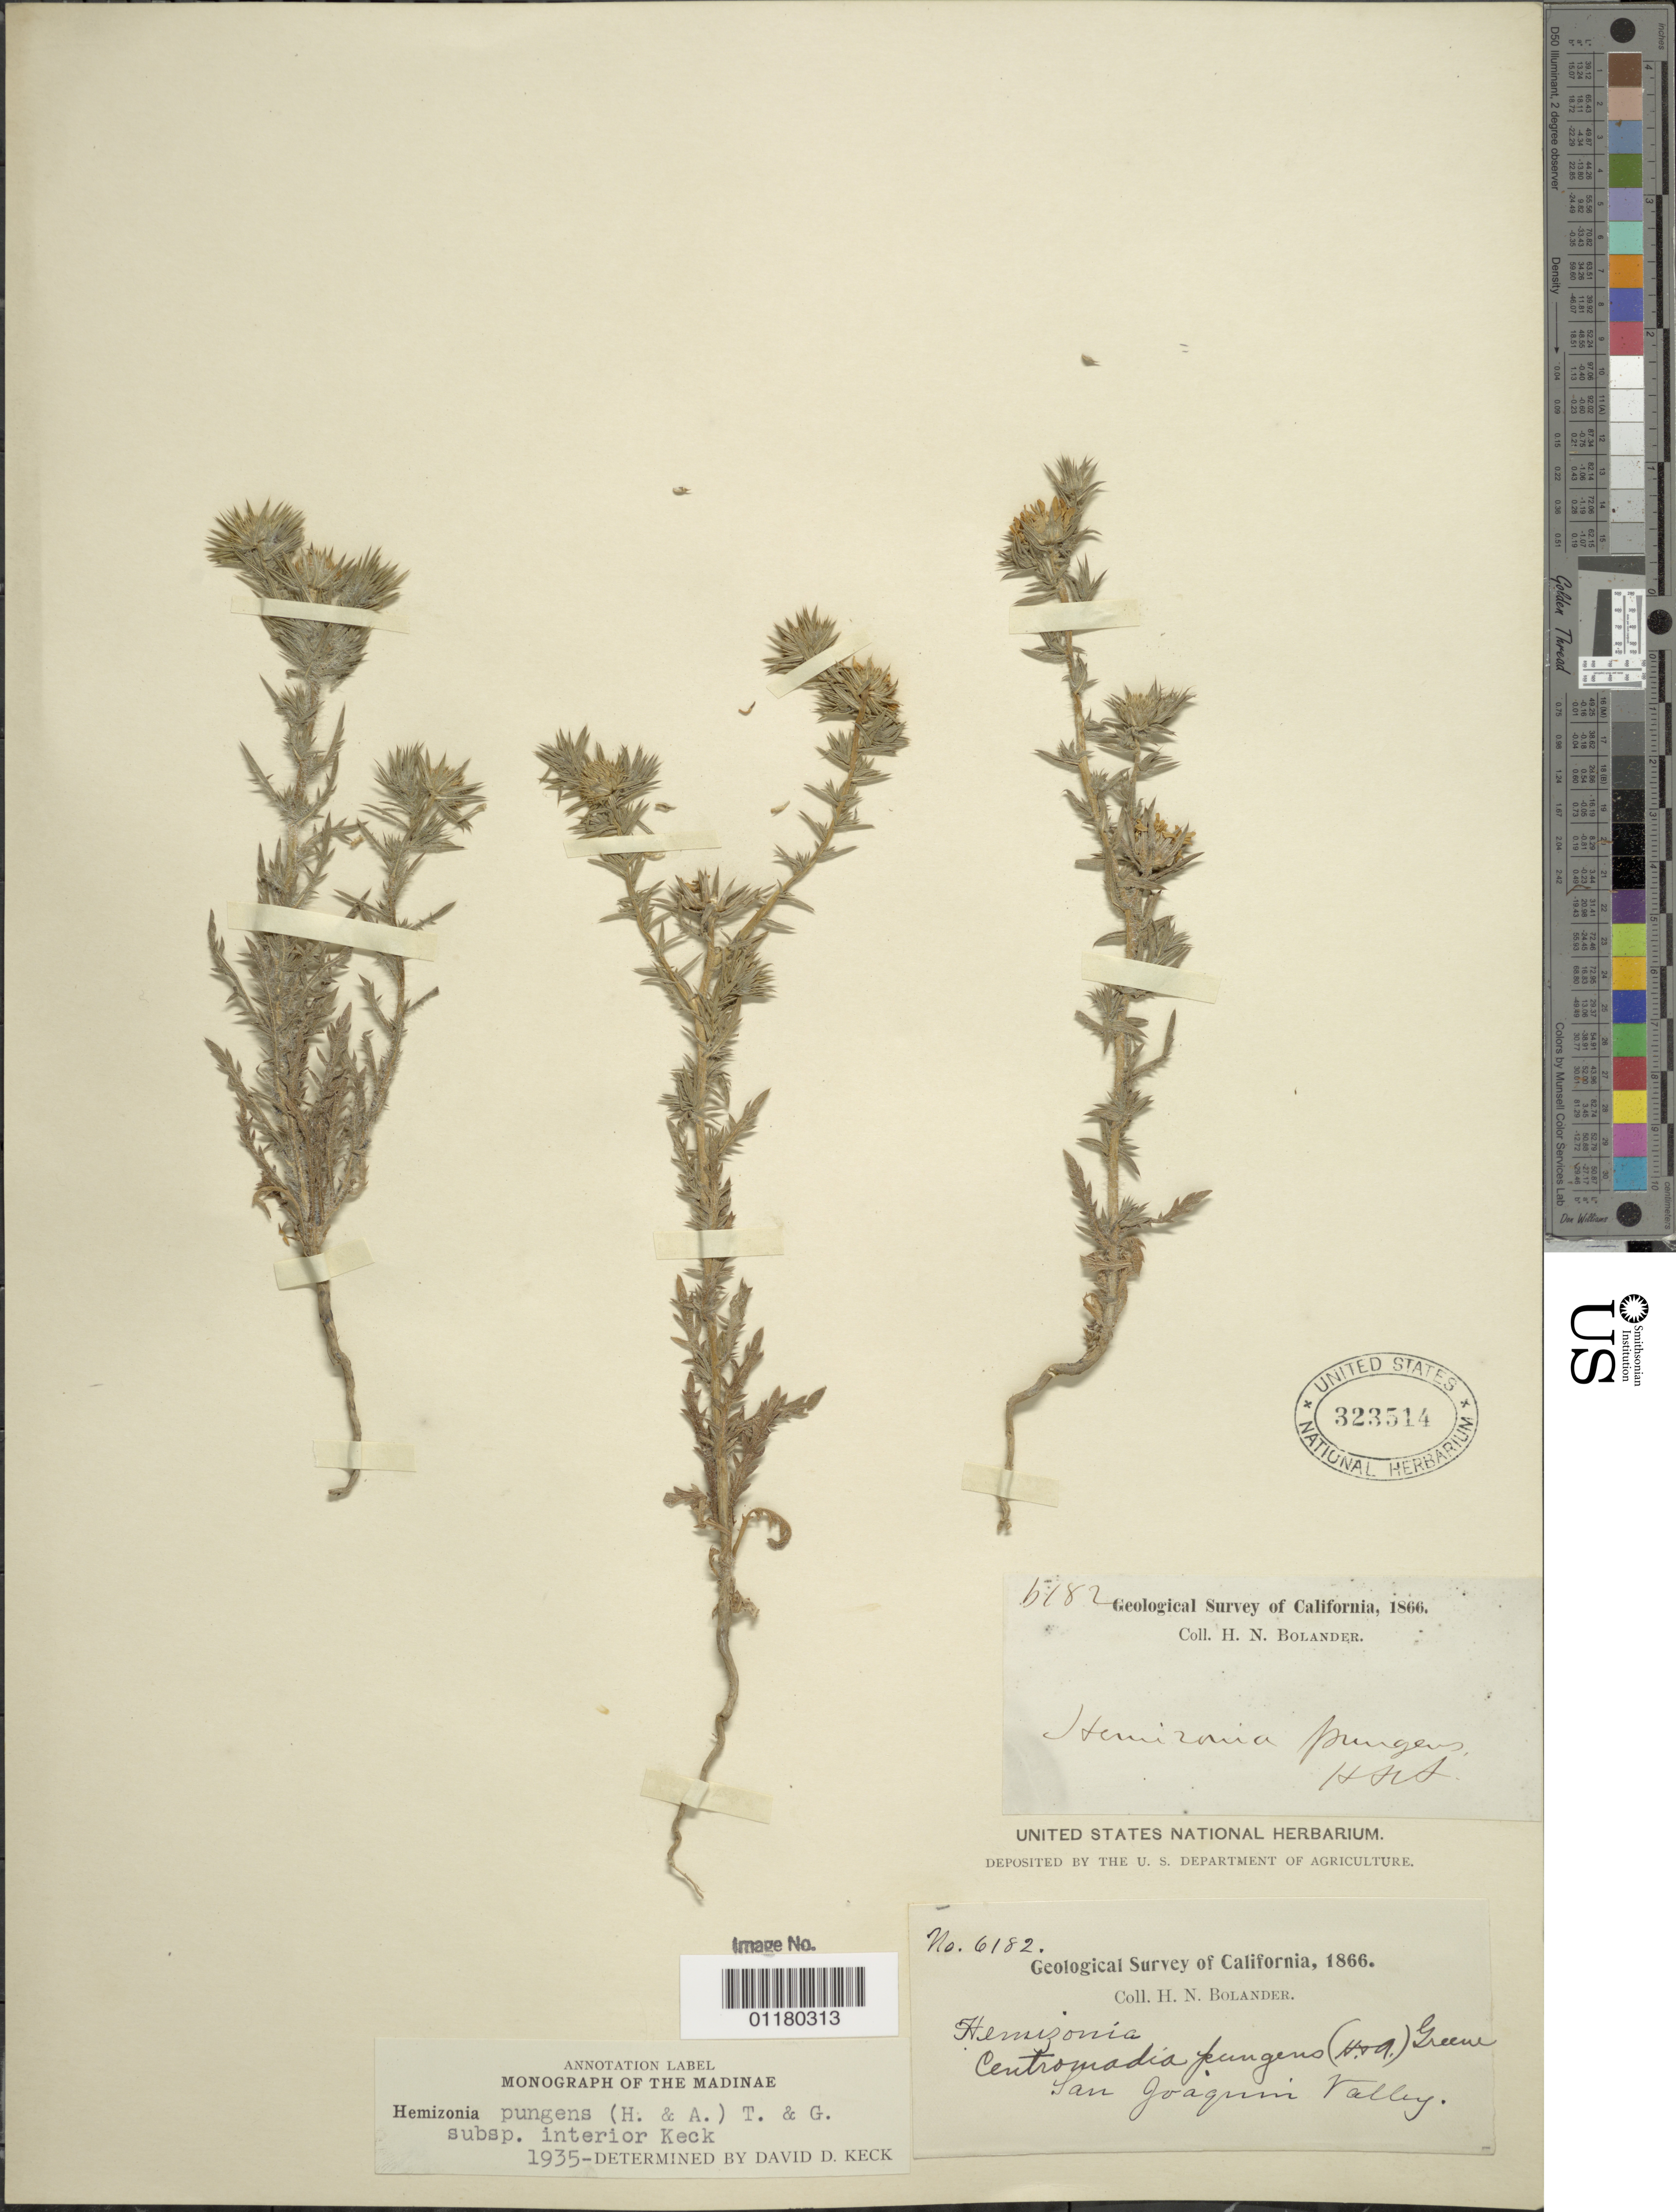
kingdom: Plantae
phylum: Tracheophyta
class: Magnoliopsida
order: Asterales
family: Asteraceae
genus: Centromadia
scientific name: Centromadia pungens subsp. pungens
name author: Hook. & Arn.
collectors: H. Bolander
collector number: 6182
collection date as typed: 1866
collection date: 1866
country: United States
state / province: California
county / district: San Joaquin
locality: San Joaquin Valley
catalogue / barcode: US 323514